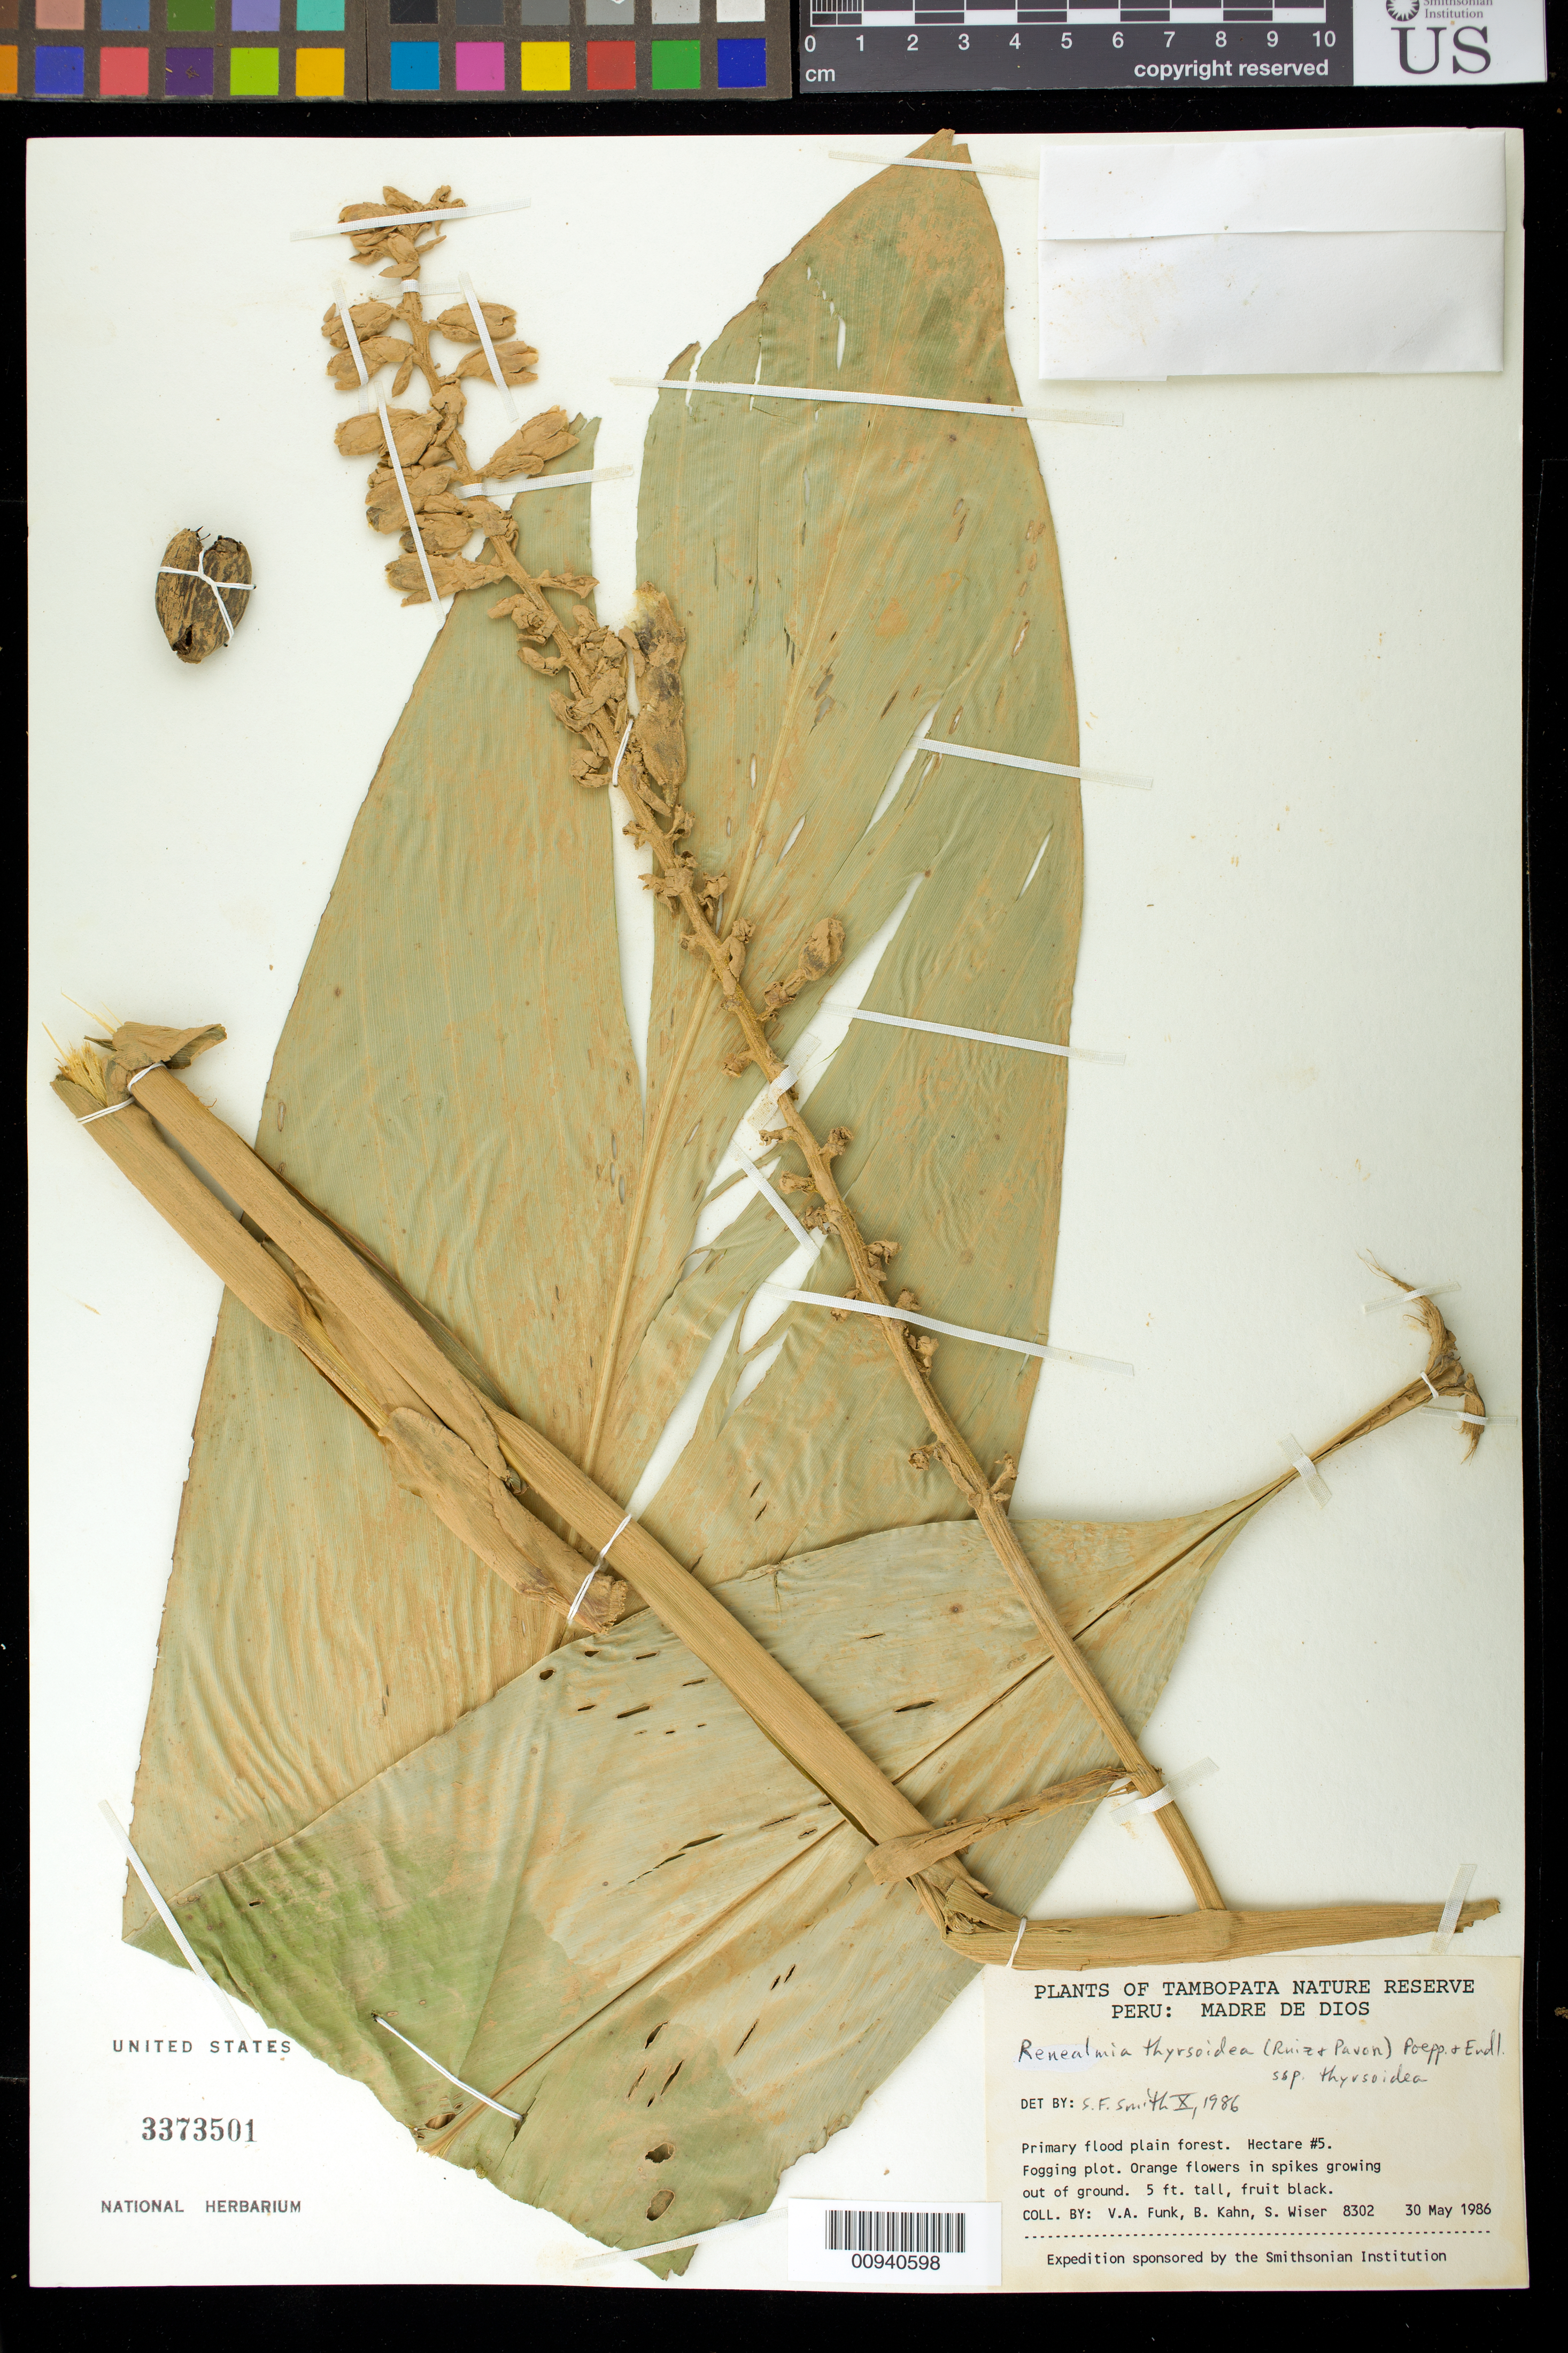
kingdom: Plantae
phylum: Tracheophyta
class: Liliopsida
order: Zingiberales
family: Zingiberaceae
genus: Renealmia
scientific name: Renealmia thyrsoidea subsp. thyrsoidea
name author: (Ruiz & Pav.) Poepp. & Endl.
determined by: Smith, Stephen F., (US), NMNH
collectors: V. Funk, B. Kahn & S. Wiser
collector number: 8302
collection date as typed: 30 May 1986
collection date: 1986-05-30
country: Peru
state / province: Madre de Dios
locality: Tambopata Nature Reserve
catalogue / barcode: US 3373501